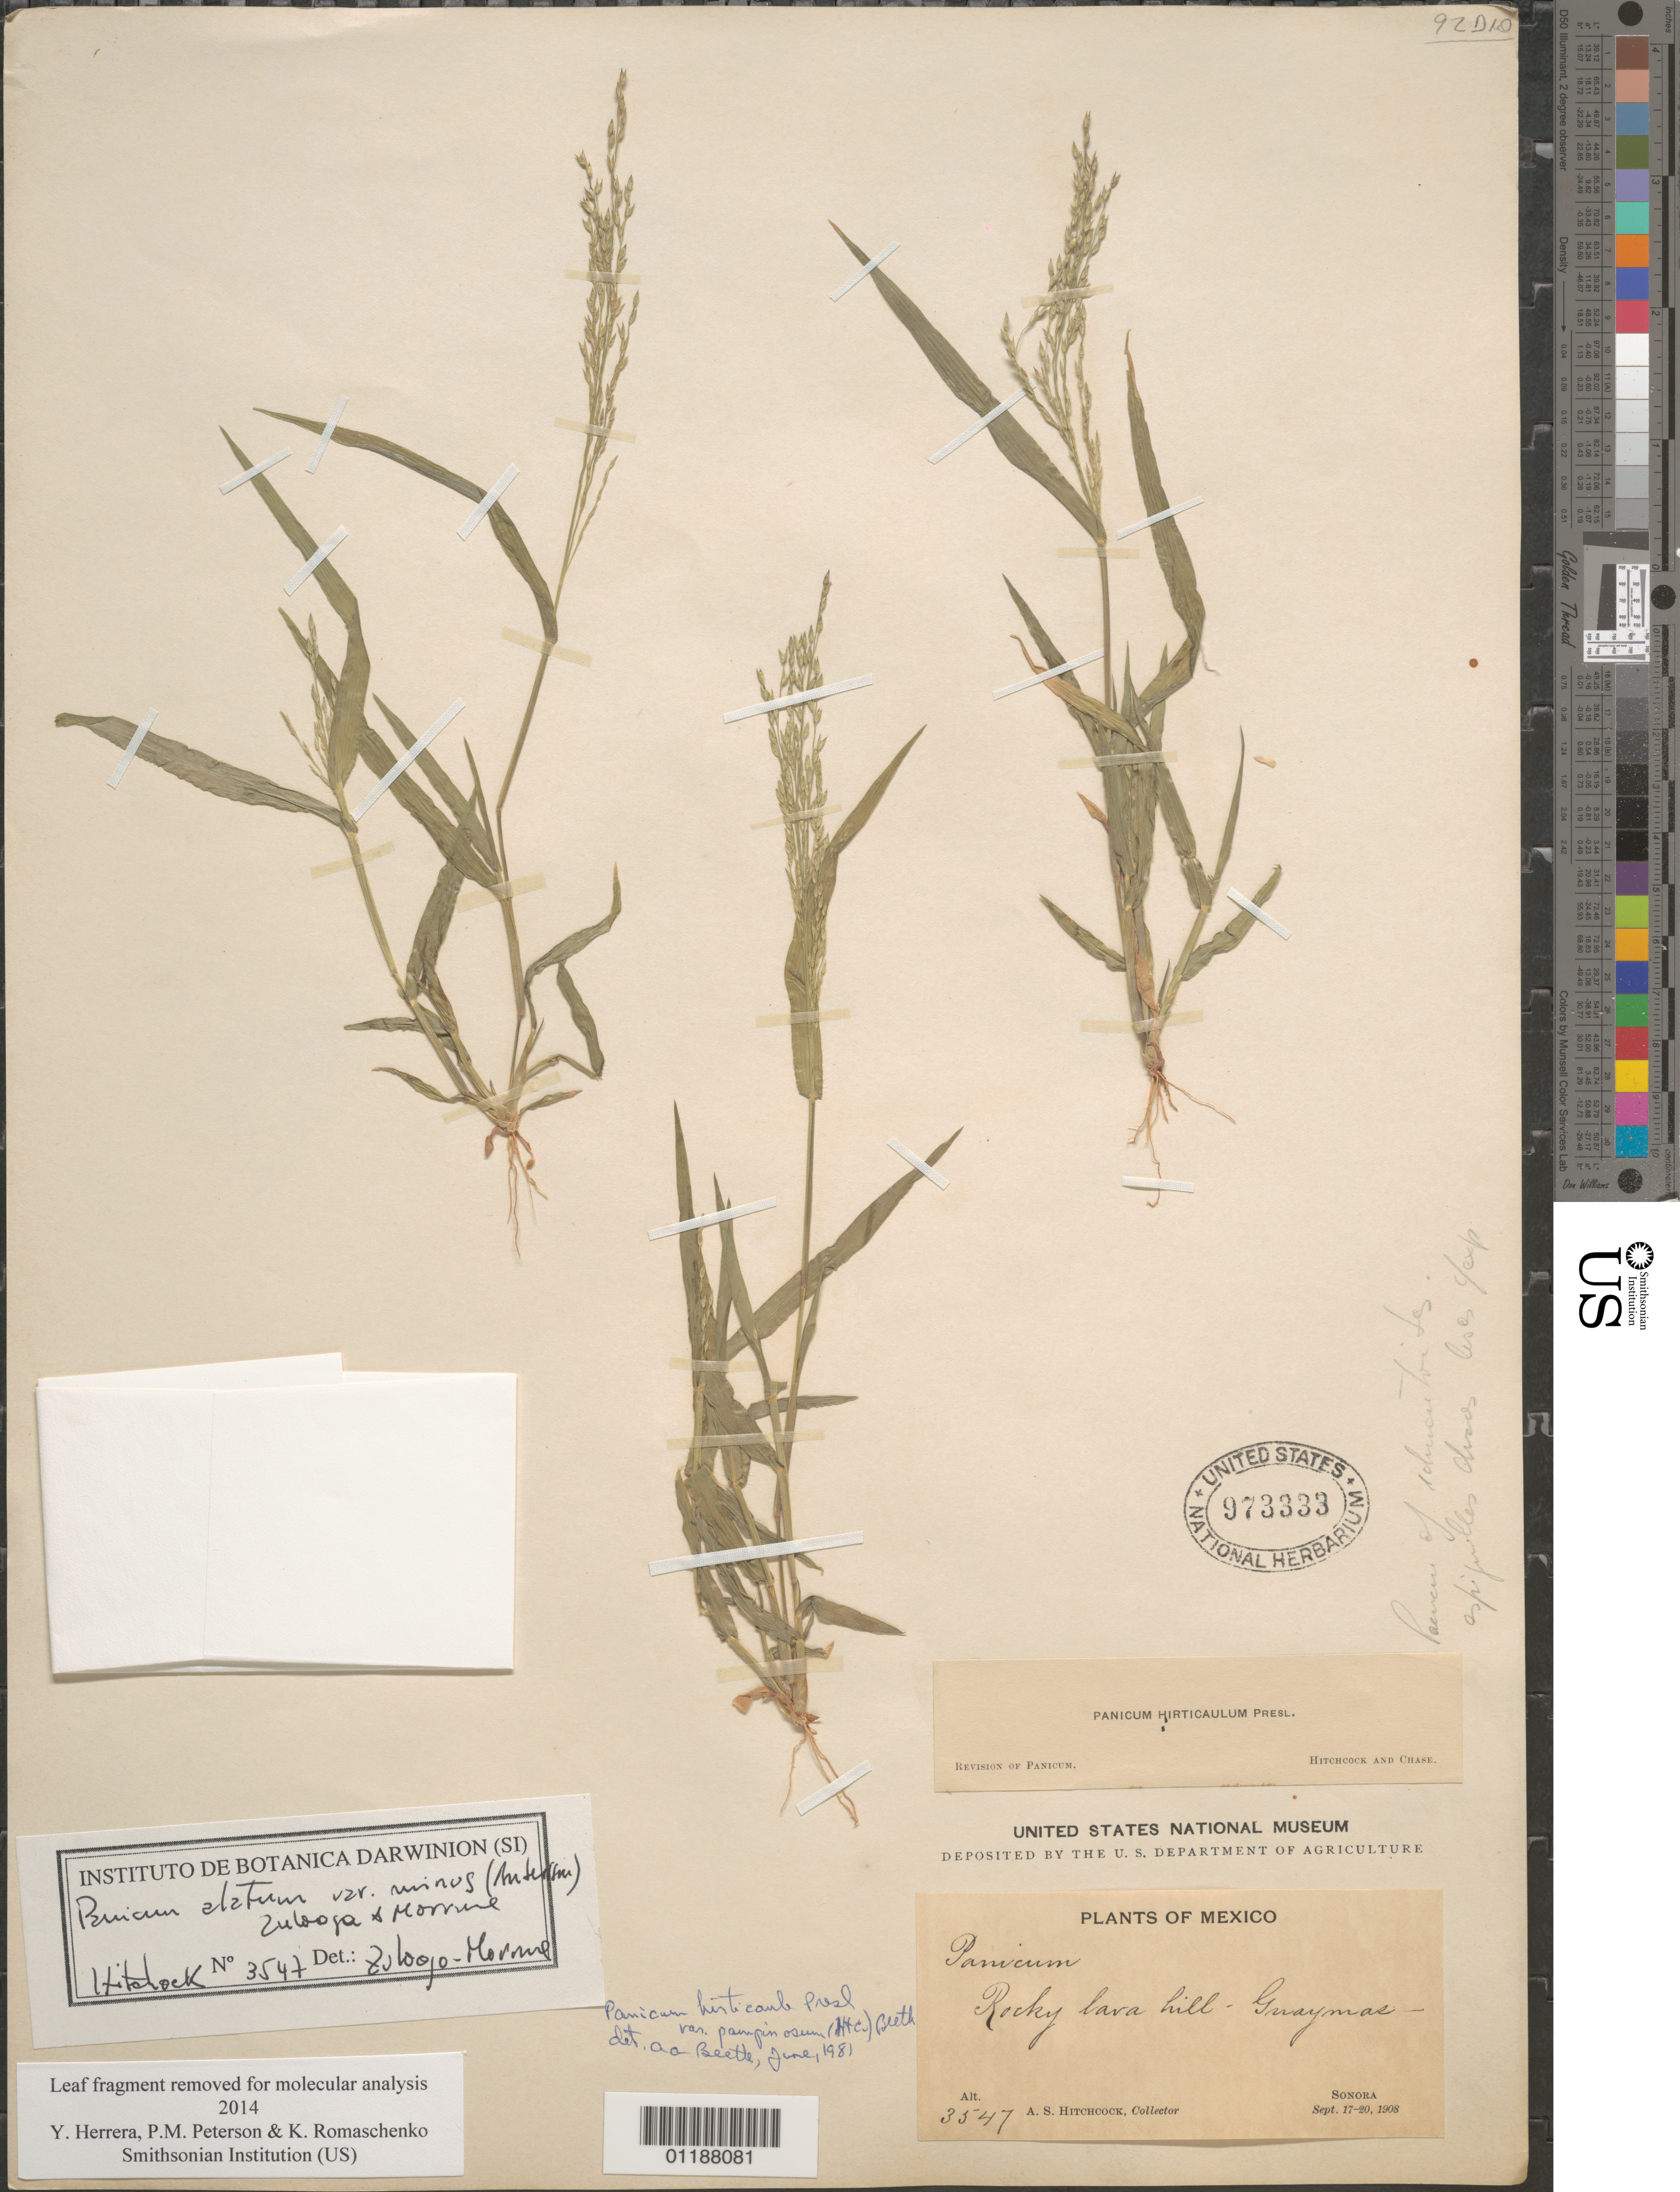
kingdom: Plantae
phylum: Tracheophyta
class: Liliopsida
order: Poales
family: Poaceae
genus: Panicum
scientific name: Panicum alatum var. minus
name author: Zuloaga & Morrone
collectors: A. S. Hitchcock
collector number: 3547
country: Mexico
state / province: Sonora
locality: Guaymas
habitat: Rocky lava hill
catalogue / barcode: US 973333